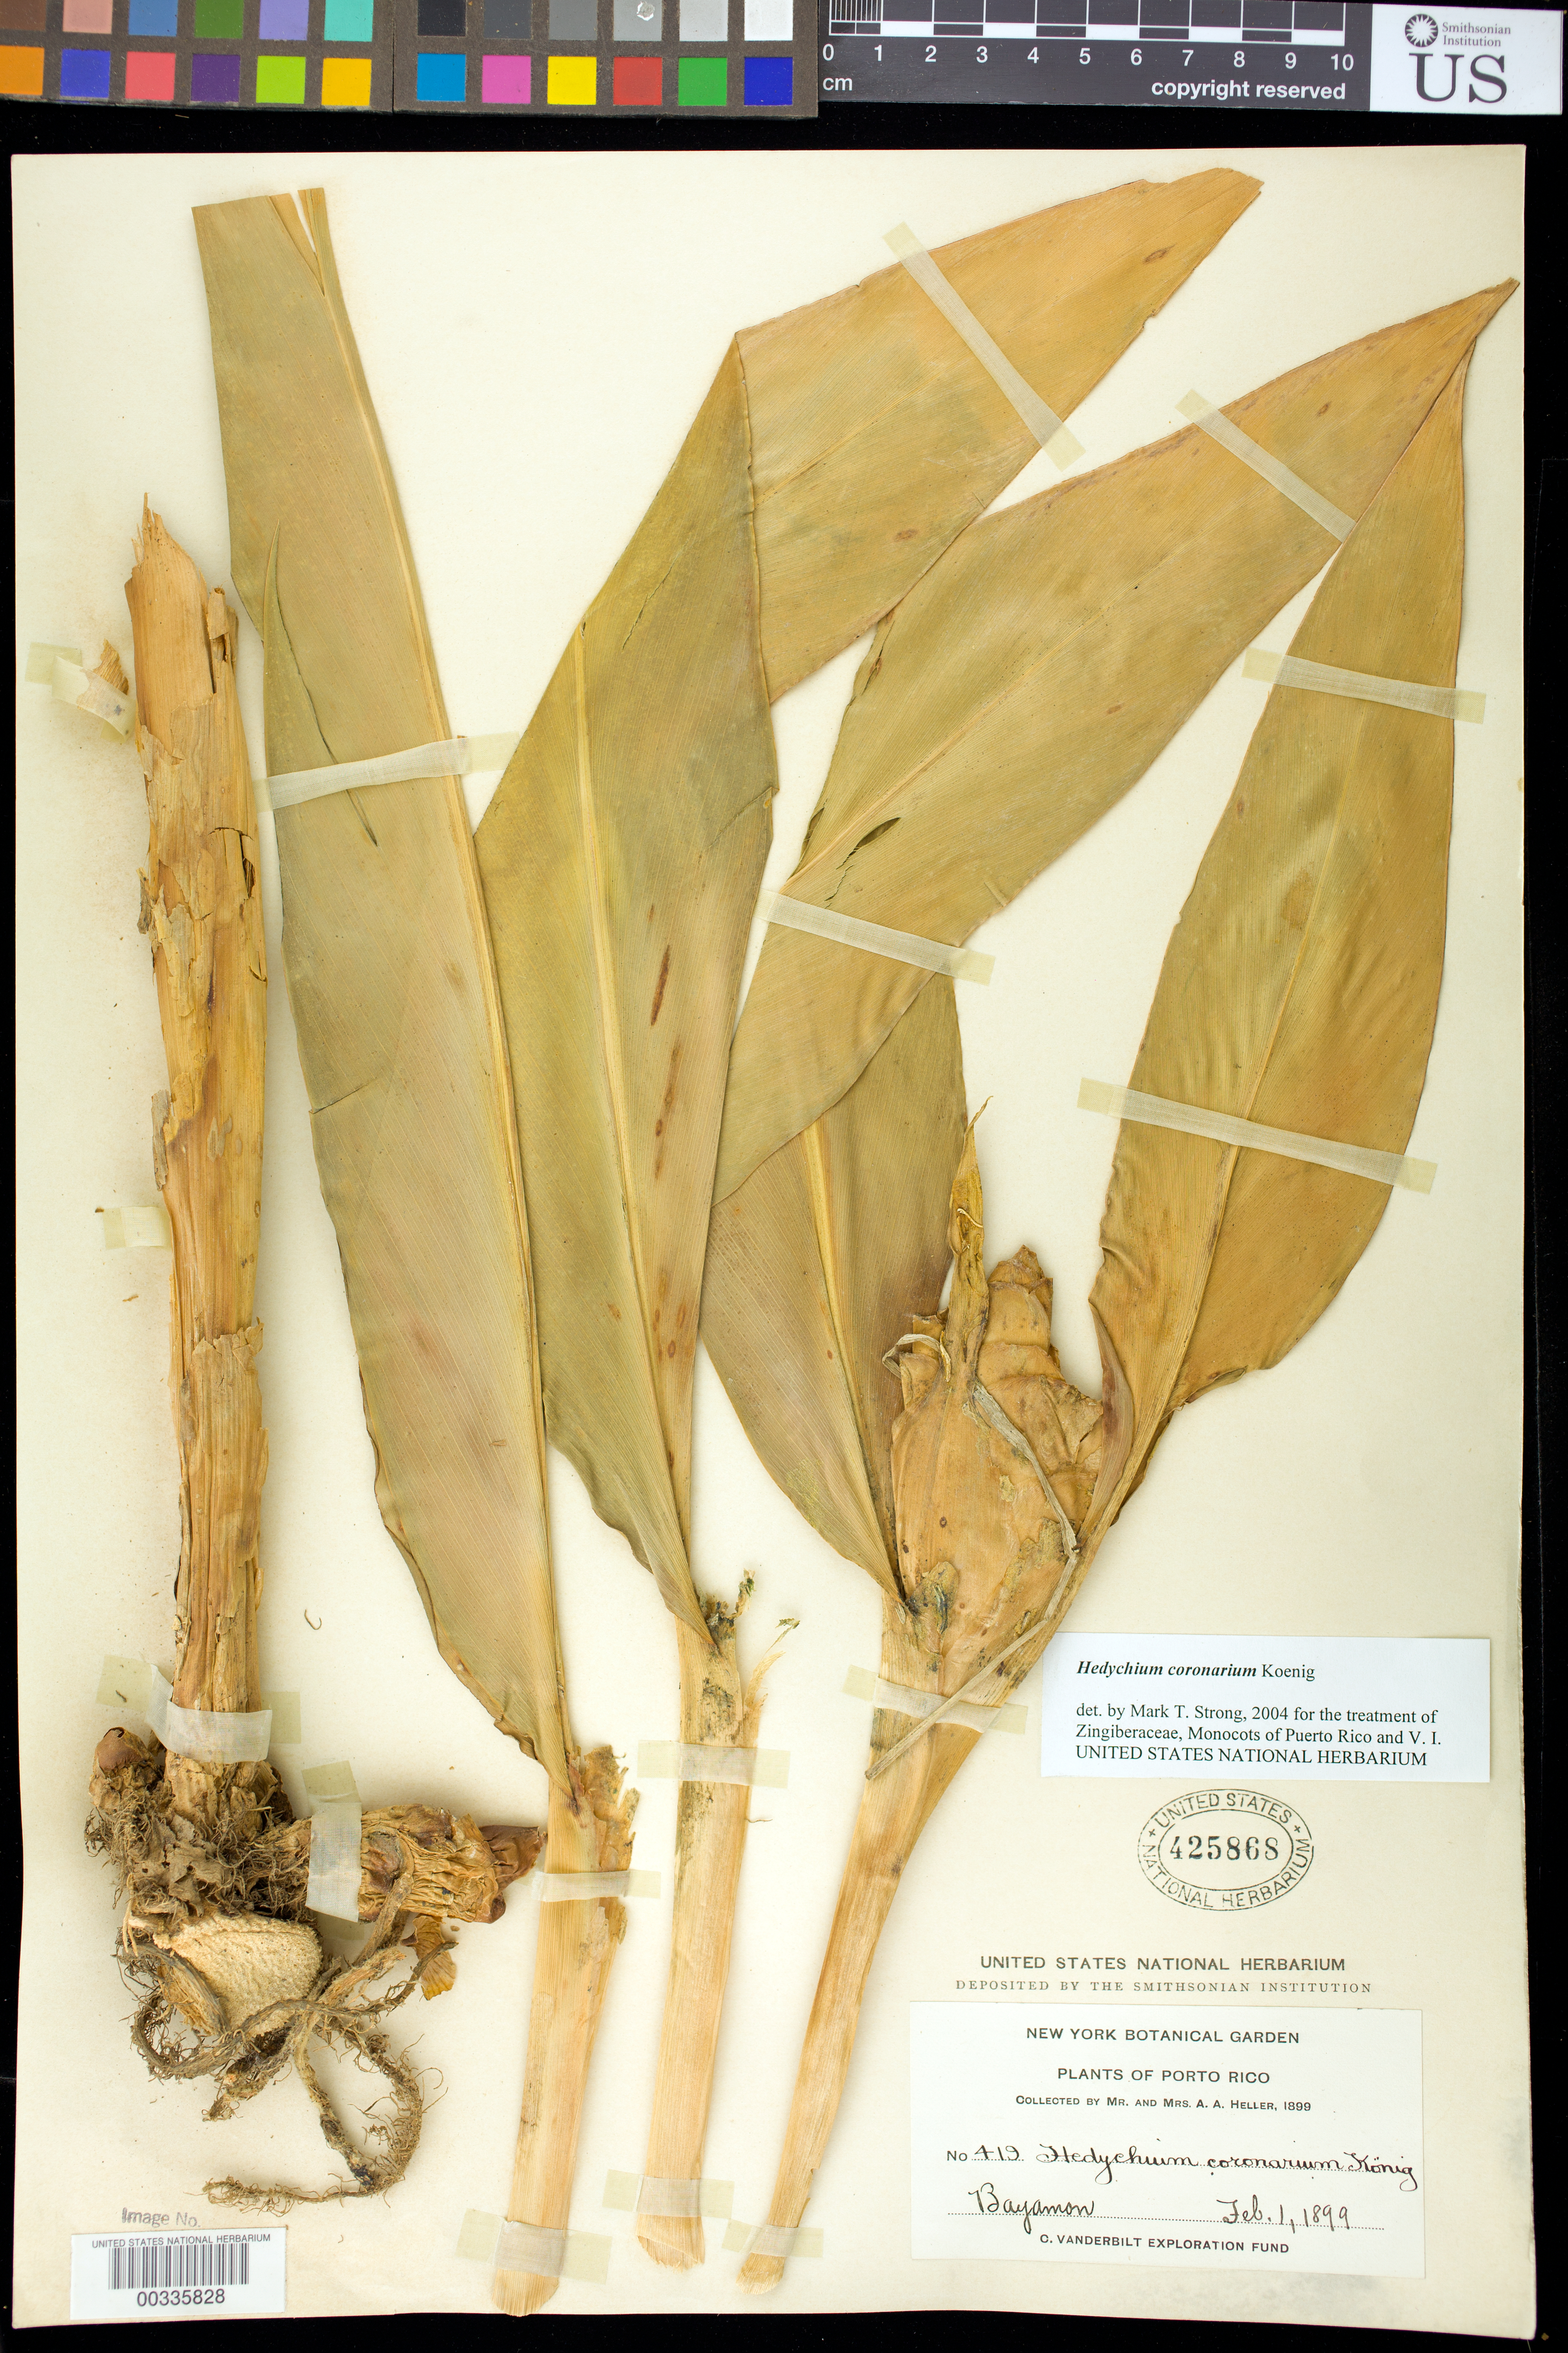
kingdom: Plantae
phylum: Tracheophyta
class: Liliopsida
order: Zingiberales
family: Zingiberaceae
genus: Hedychium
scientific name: Hedychium coronarium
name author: J. Koenig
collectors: A. A. Heller & E. G. Heller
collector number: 419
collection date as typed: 01 Feb 1899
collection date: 1899-02-01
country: Puerto Rico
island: Greater Antilles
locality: Bayamon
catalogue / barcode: US 425868